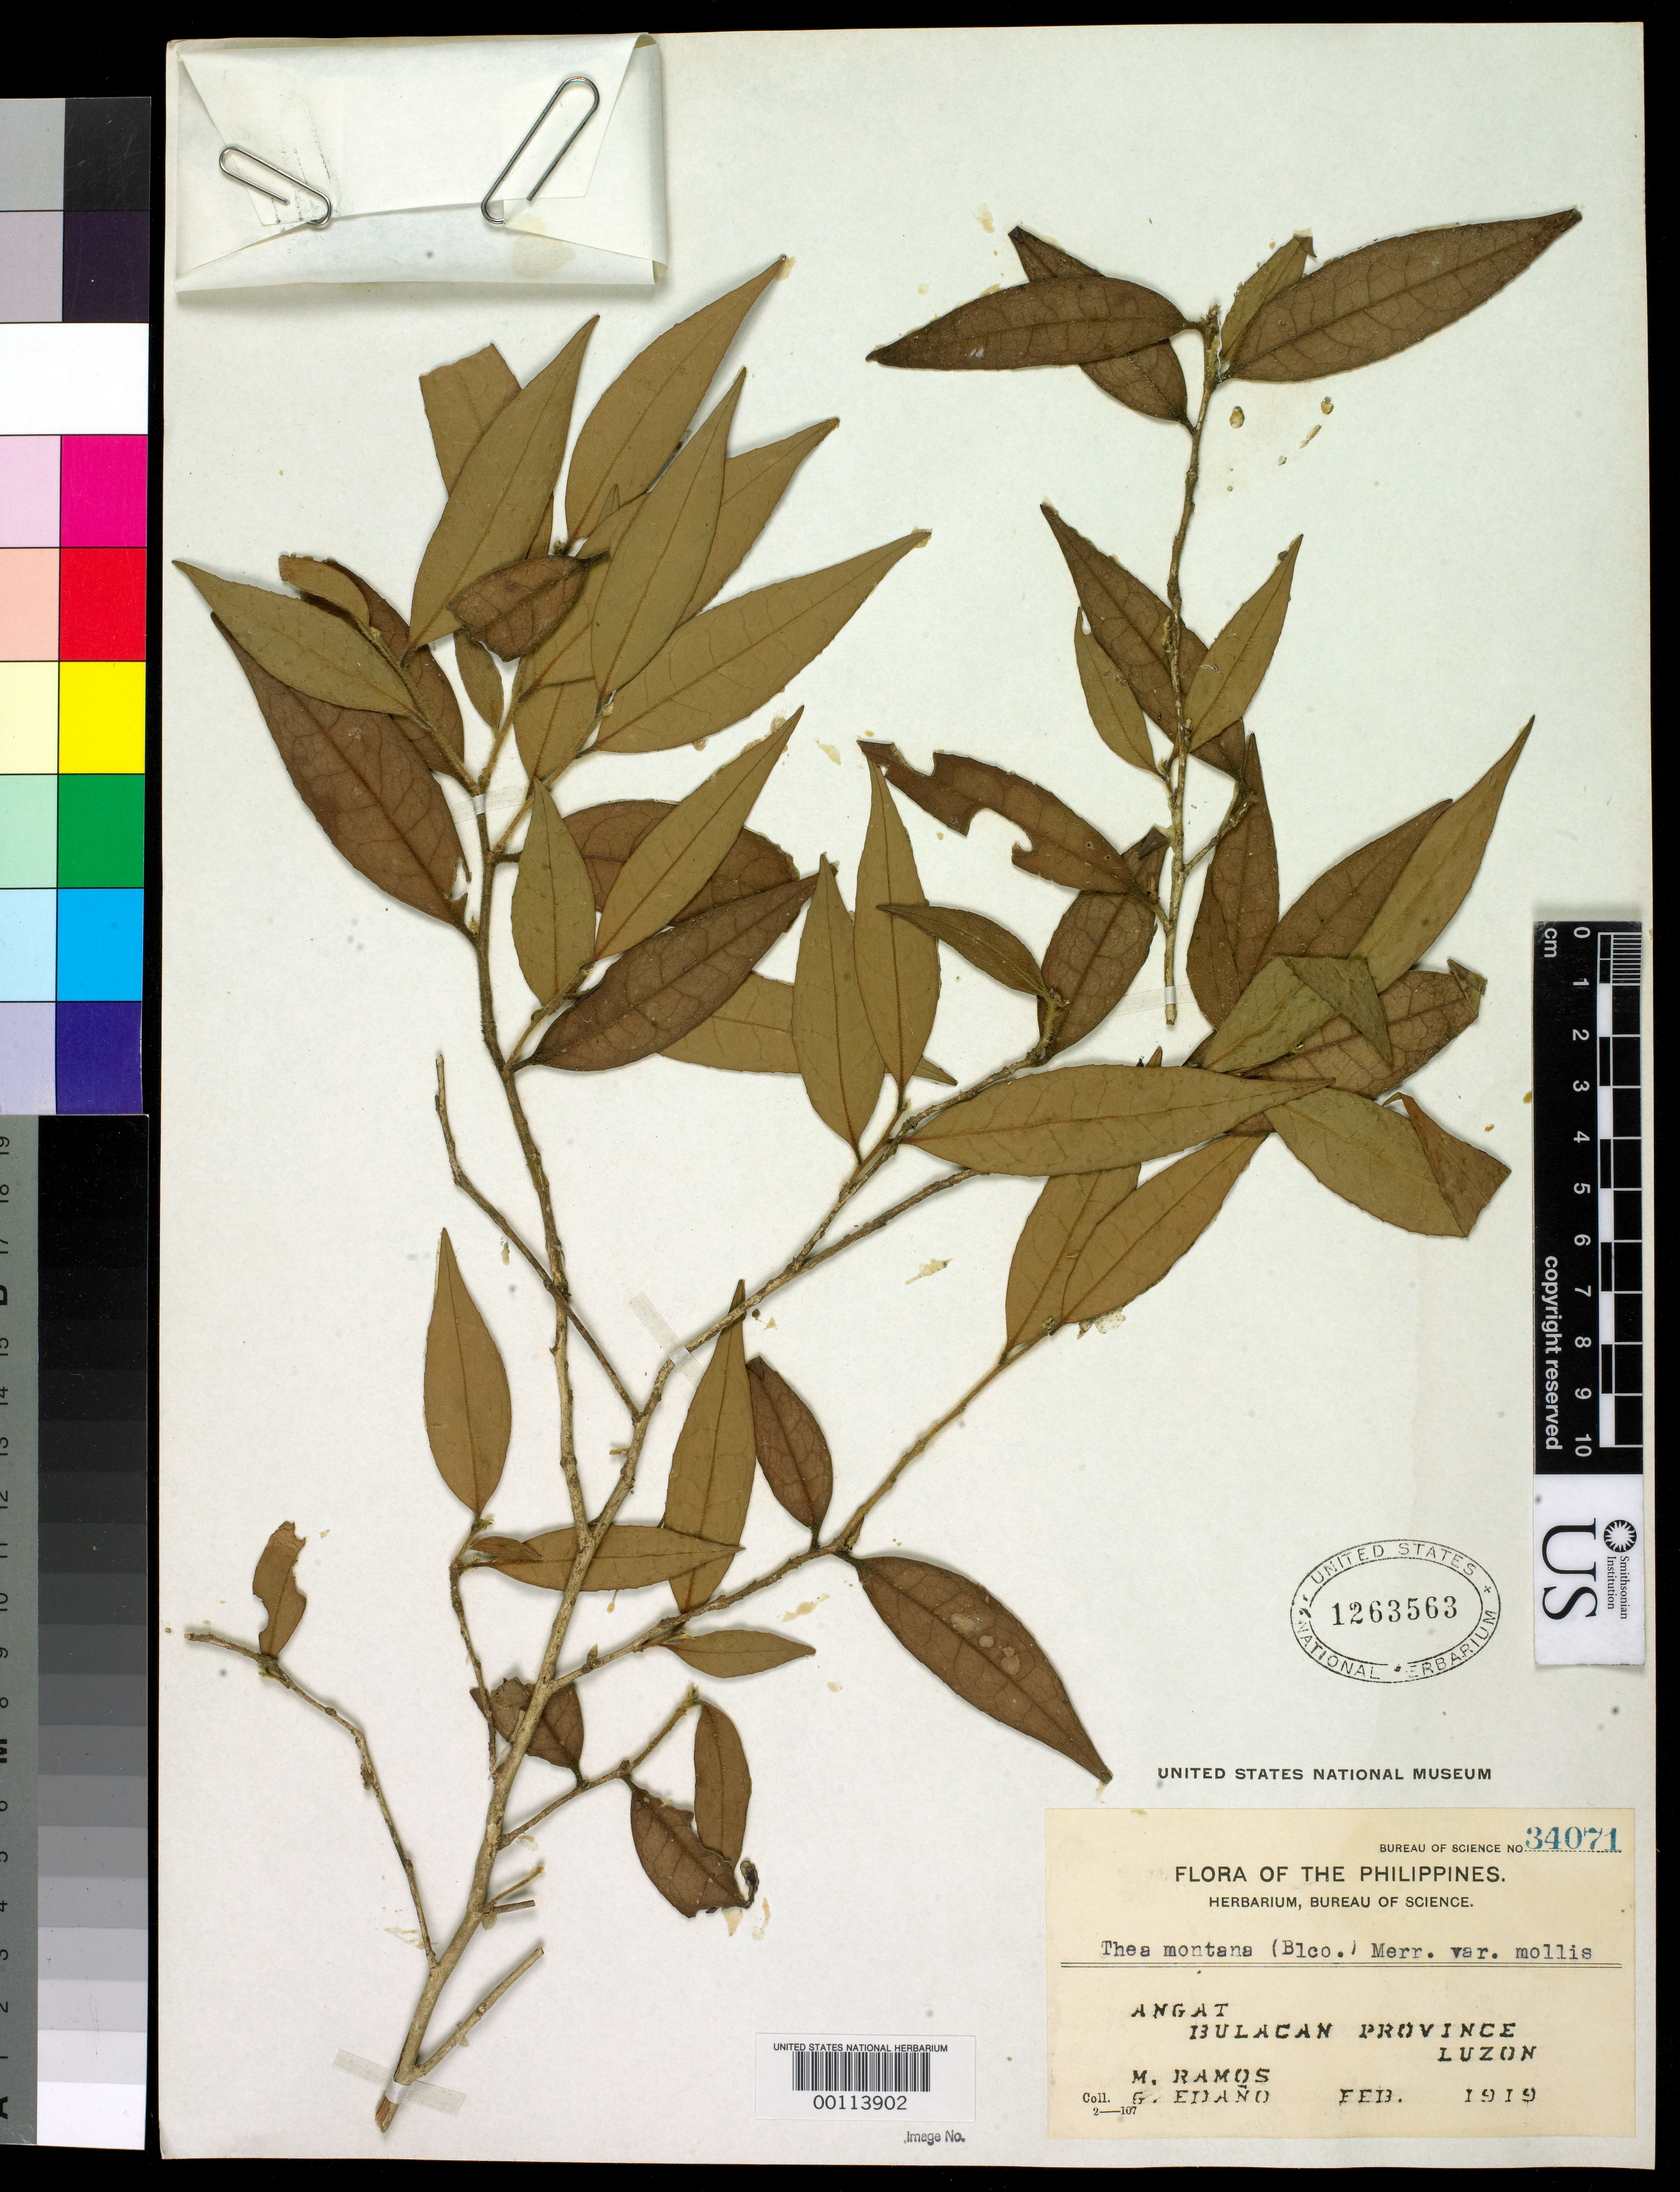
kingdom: Plantae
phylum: Tracheophyta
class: Magnoliopsida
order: Ericales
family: Theaceae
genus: Thea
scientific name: Thea lanceolata var. mollis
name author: Merr.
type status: Syntype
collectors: M. Ramos & G. E. Edaño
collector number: Bur. Sci. 34071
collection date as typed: Feb 1919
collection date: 1919-02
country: Philippines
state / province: Central Luzon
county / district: Bulacan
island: Luzon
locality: Angat.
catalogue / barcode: US 1263563